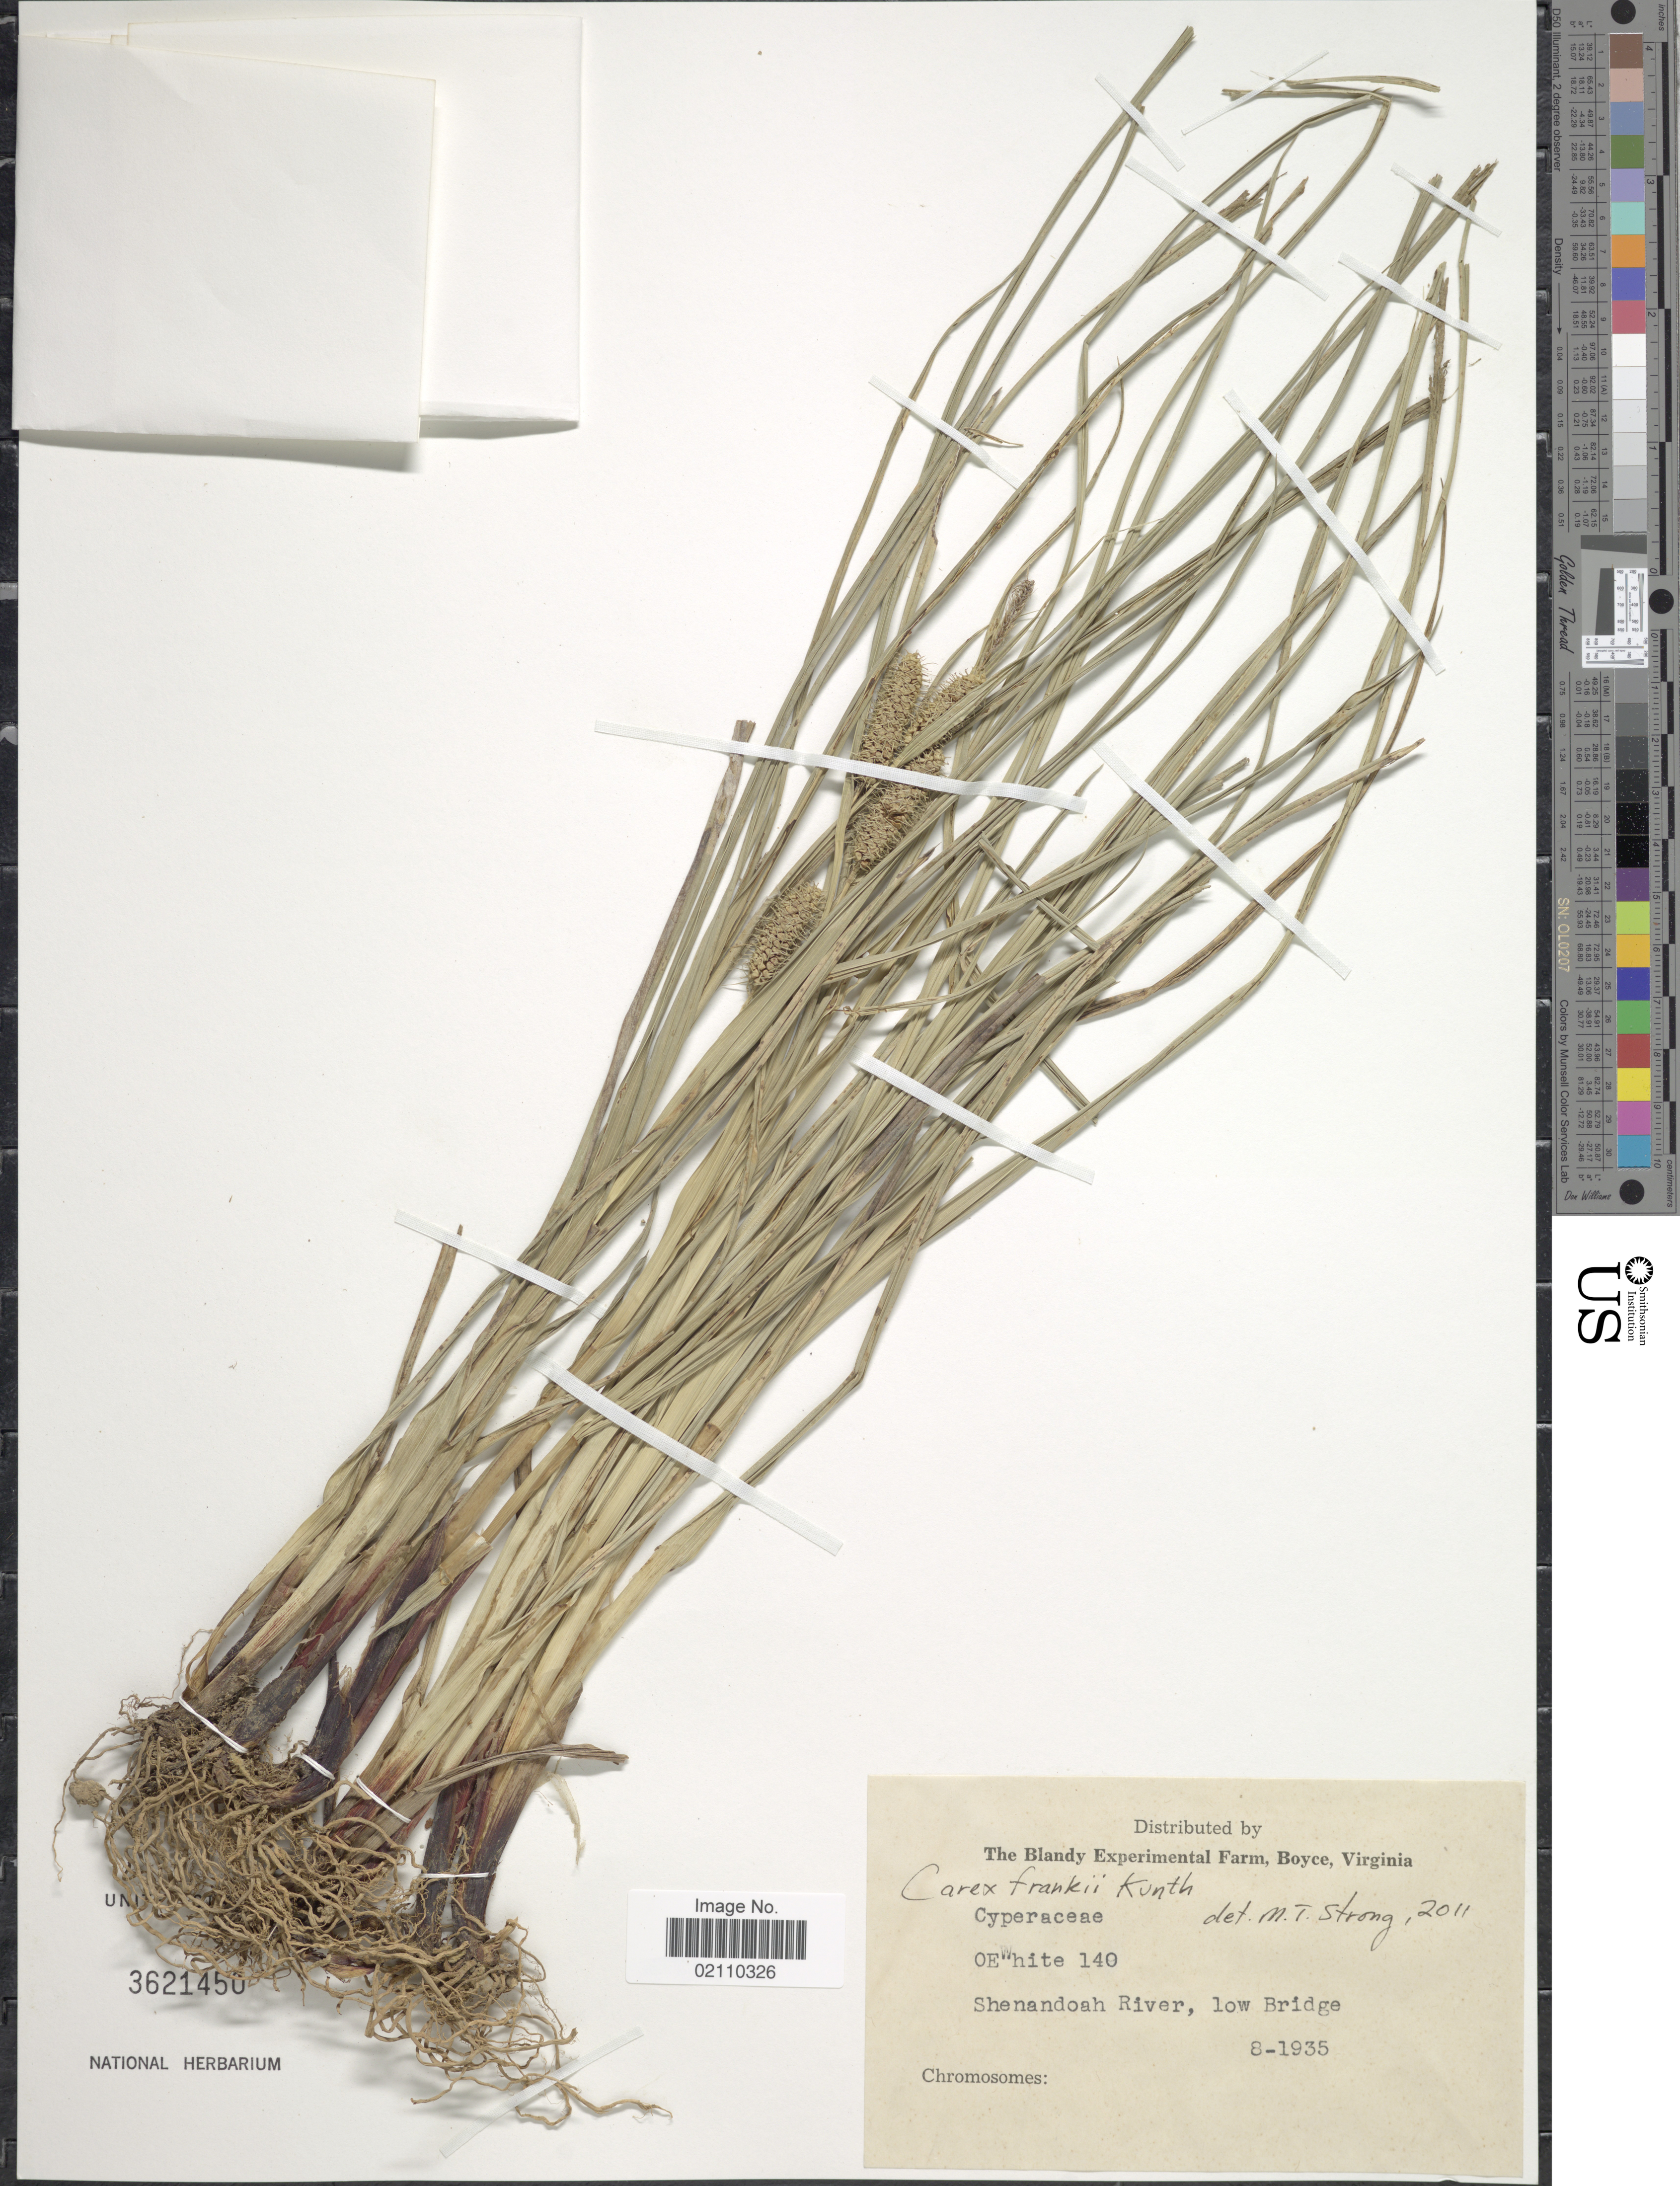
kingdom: Plantae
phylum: Tracheophyta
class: Liliopsida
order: Poales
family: Cyperaceae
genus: Carex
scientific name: Carex frankii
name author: Kunth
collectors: O. E. White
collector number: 140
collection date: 1935-08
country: United States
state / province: Virginia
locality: Shenandoah River, low bridge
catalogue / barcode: US 3621450